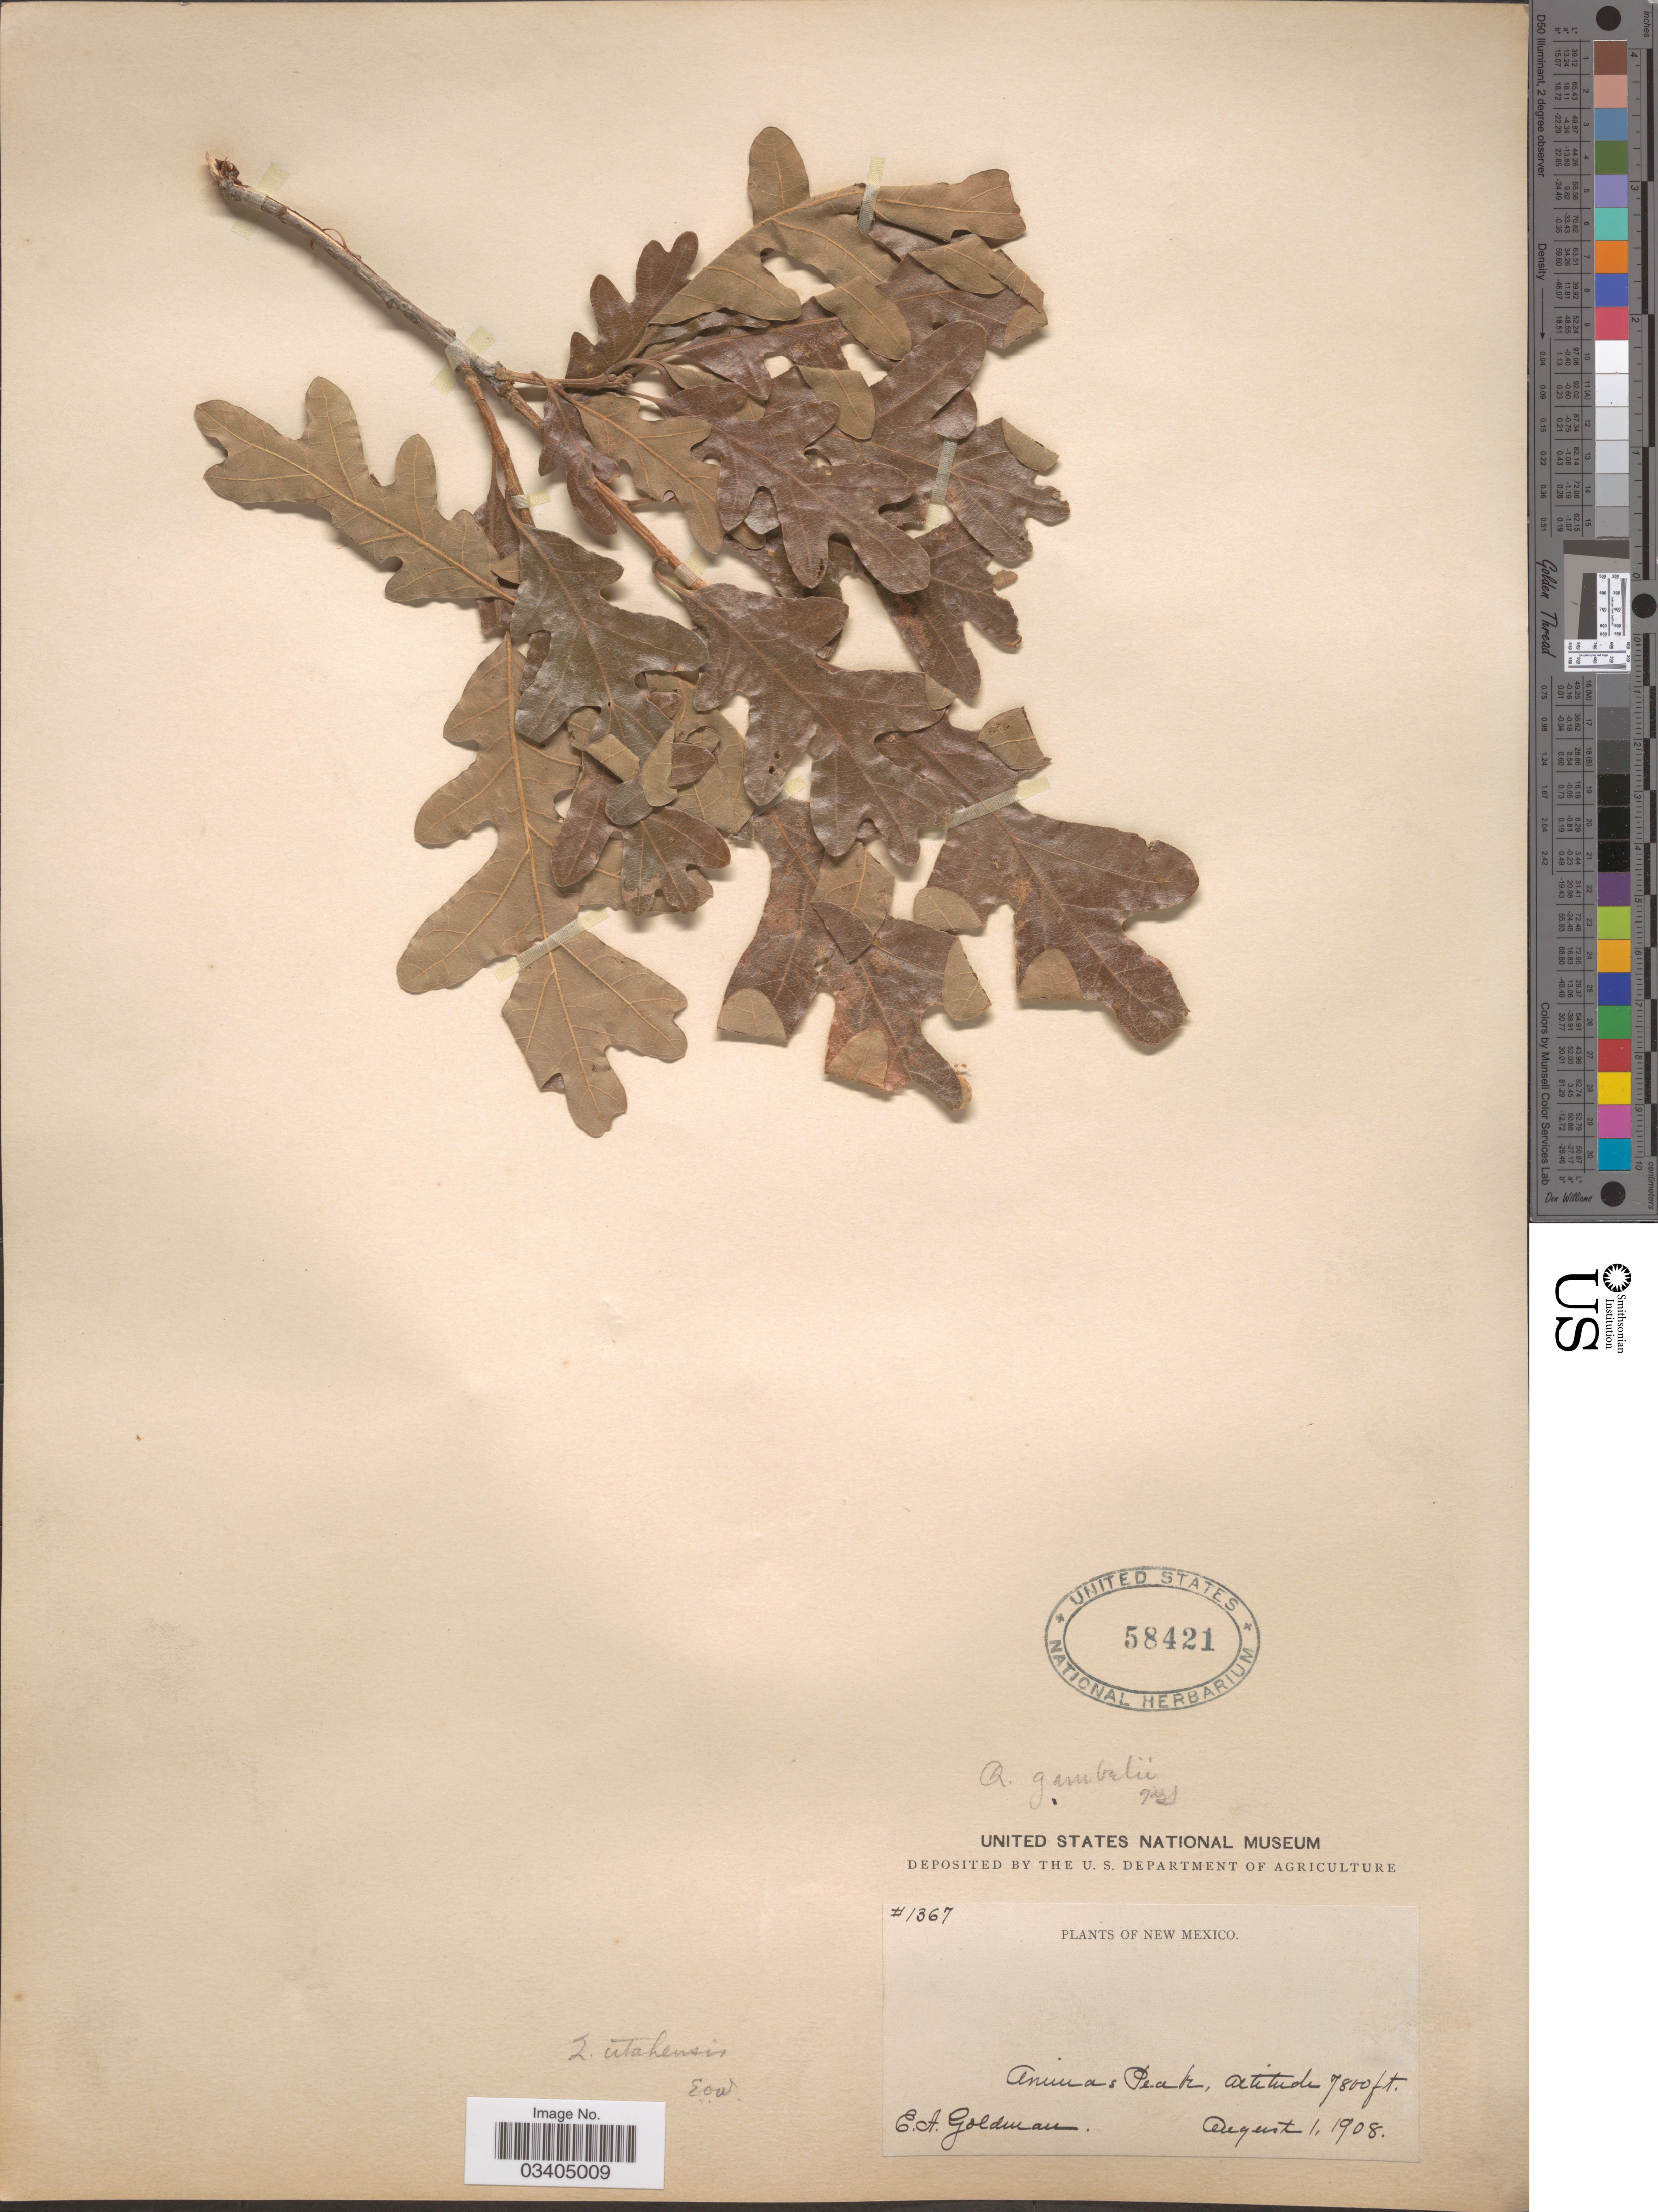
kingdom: Plantae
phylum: Tracheophyta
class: Magnoliopsida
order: Fagales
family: Fagaceae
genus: Quercus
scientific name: Quercus gambelii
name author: Nutt.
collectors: E. A. Goldman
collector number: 1367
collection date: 1908-08-01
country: United States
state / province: New Mexico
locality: Animas Peak.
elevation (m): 2377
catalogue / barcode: US 58421